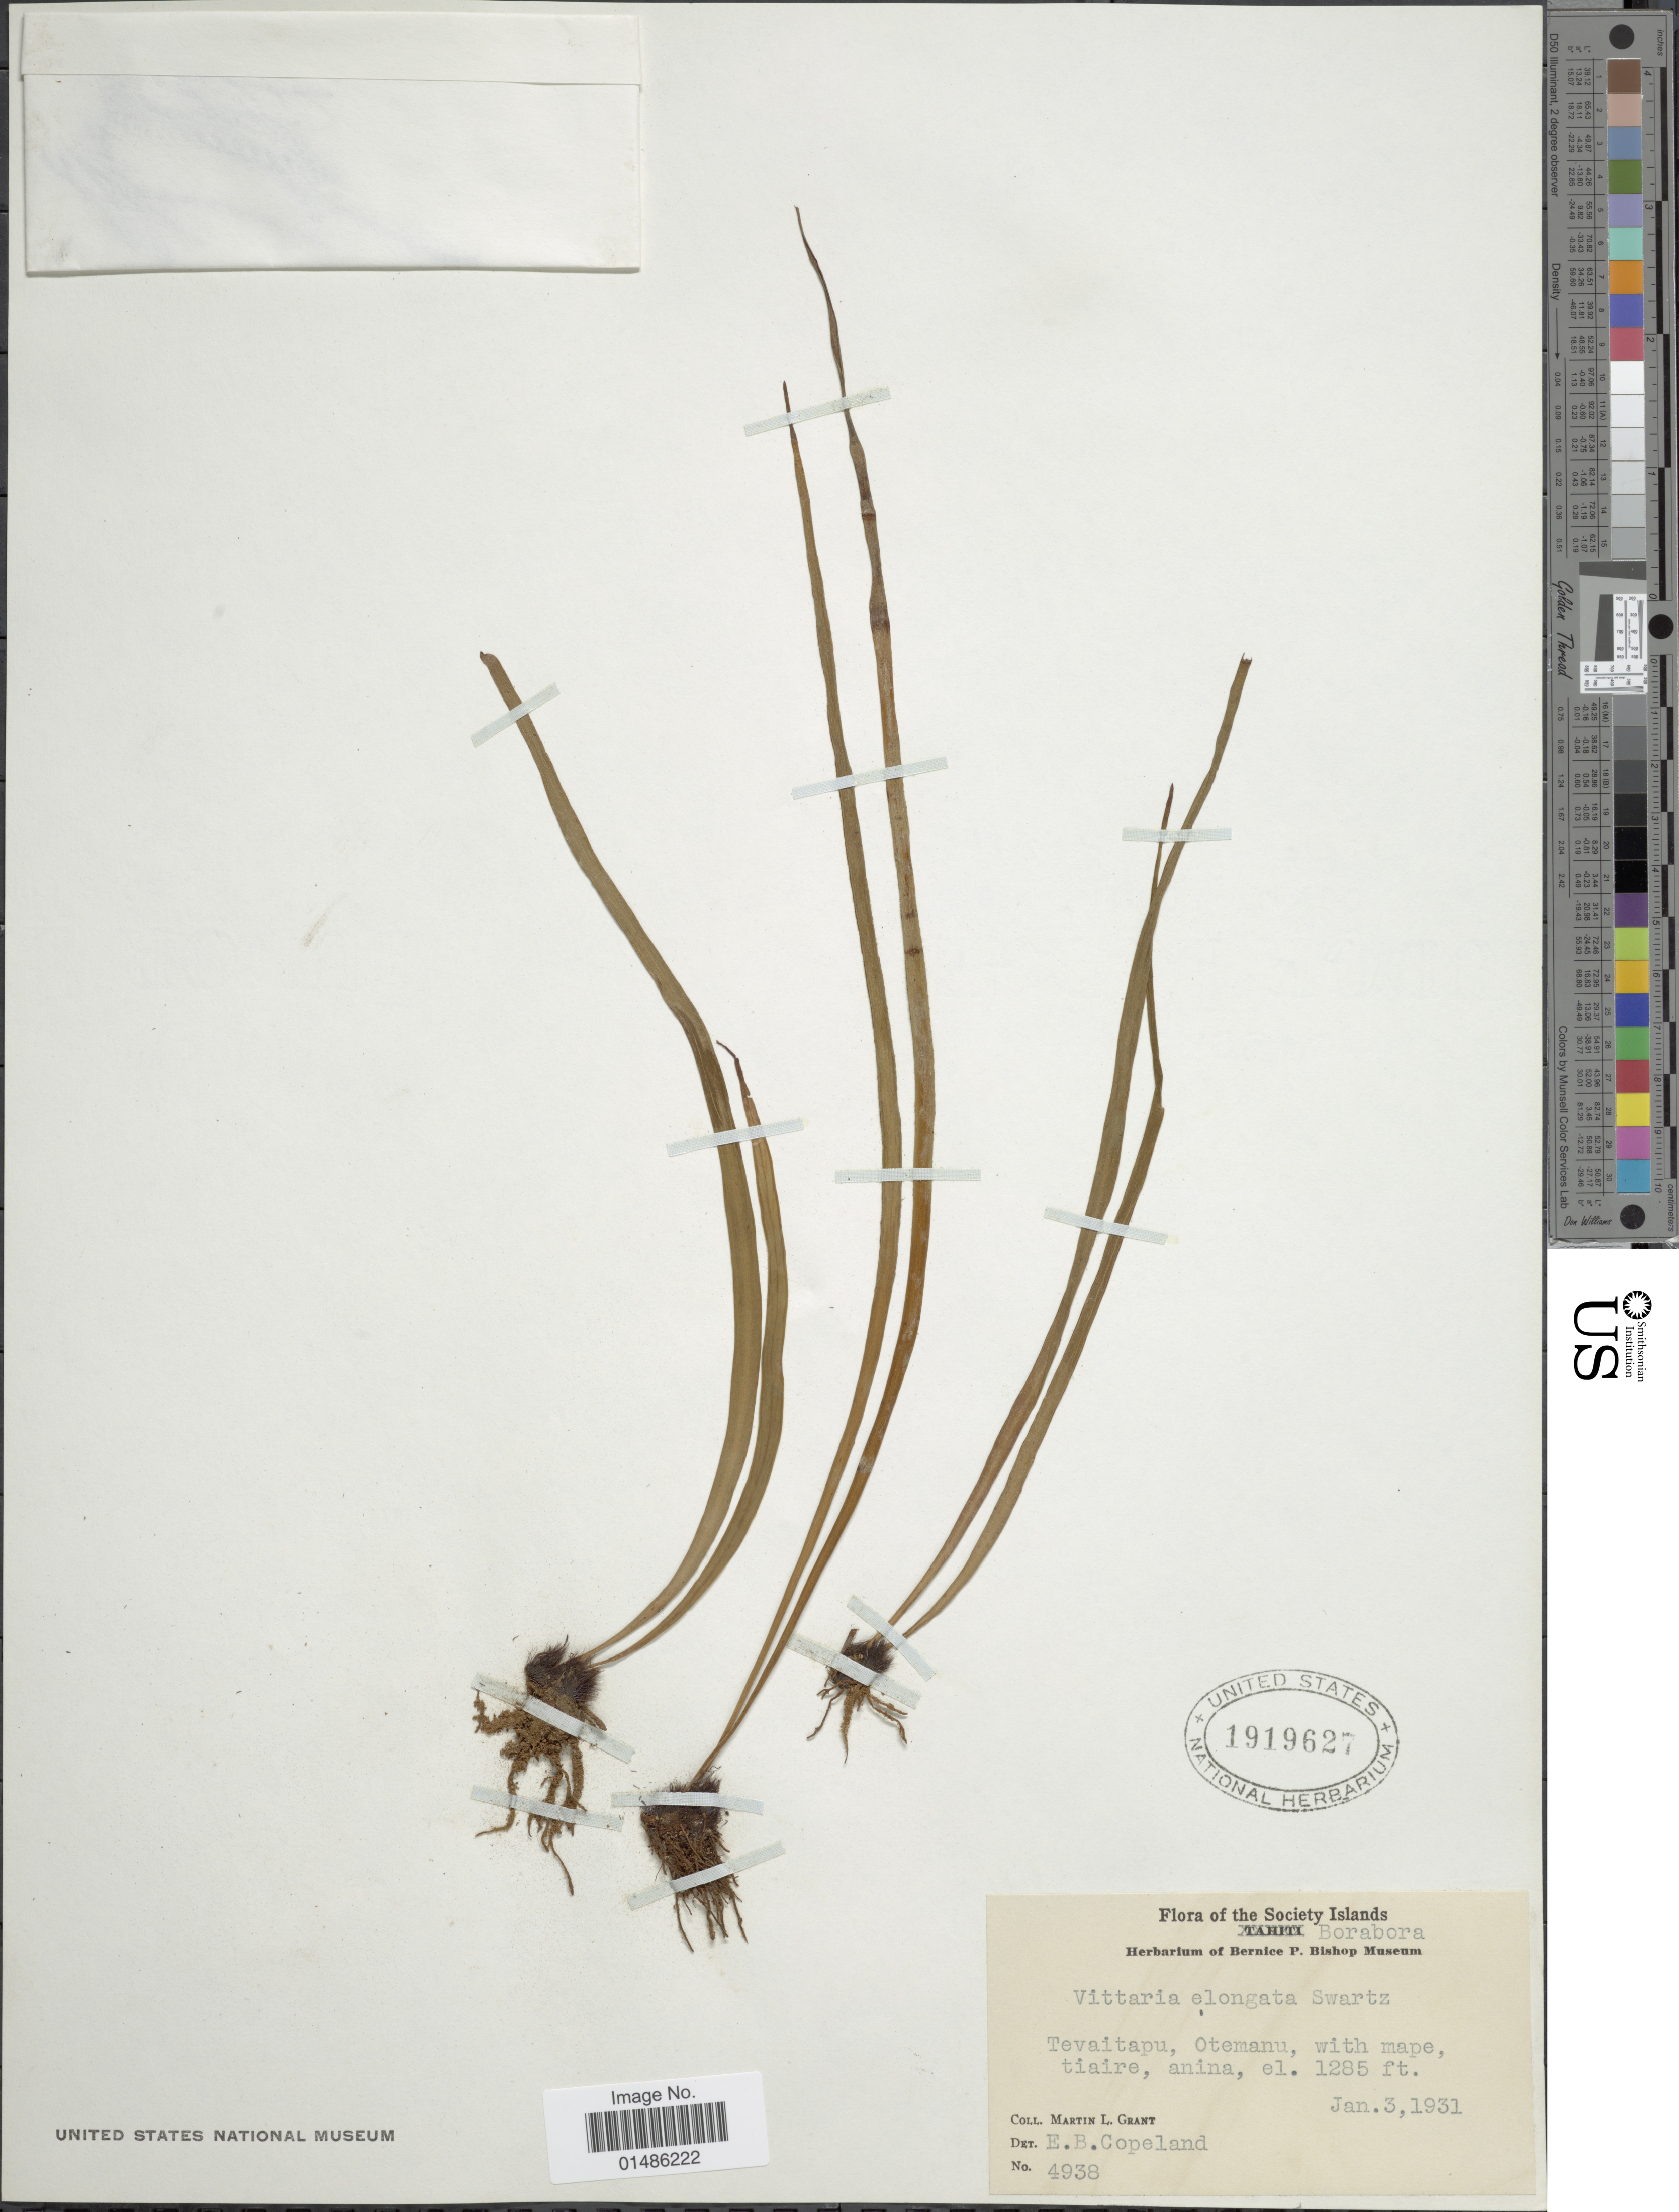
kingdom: Plantae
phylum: Tracheophyta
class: Polypodiopsida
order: Polypodiales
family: Pteridaceae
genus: Haplopteris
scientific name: Haplopteris elongata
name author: (Sw.) Crane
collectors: M. L. Grant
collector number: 4938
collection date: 1931-01-03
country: French Polynesia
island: Bora Bora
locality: Society Islands. BoraBora. Tevaitapu, Otemanu.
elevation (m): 392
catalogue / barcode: US 1919627